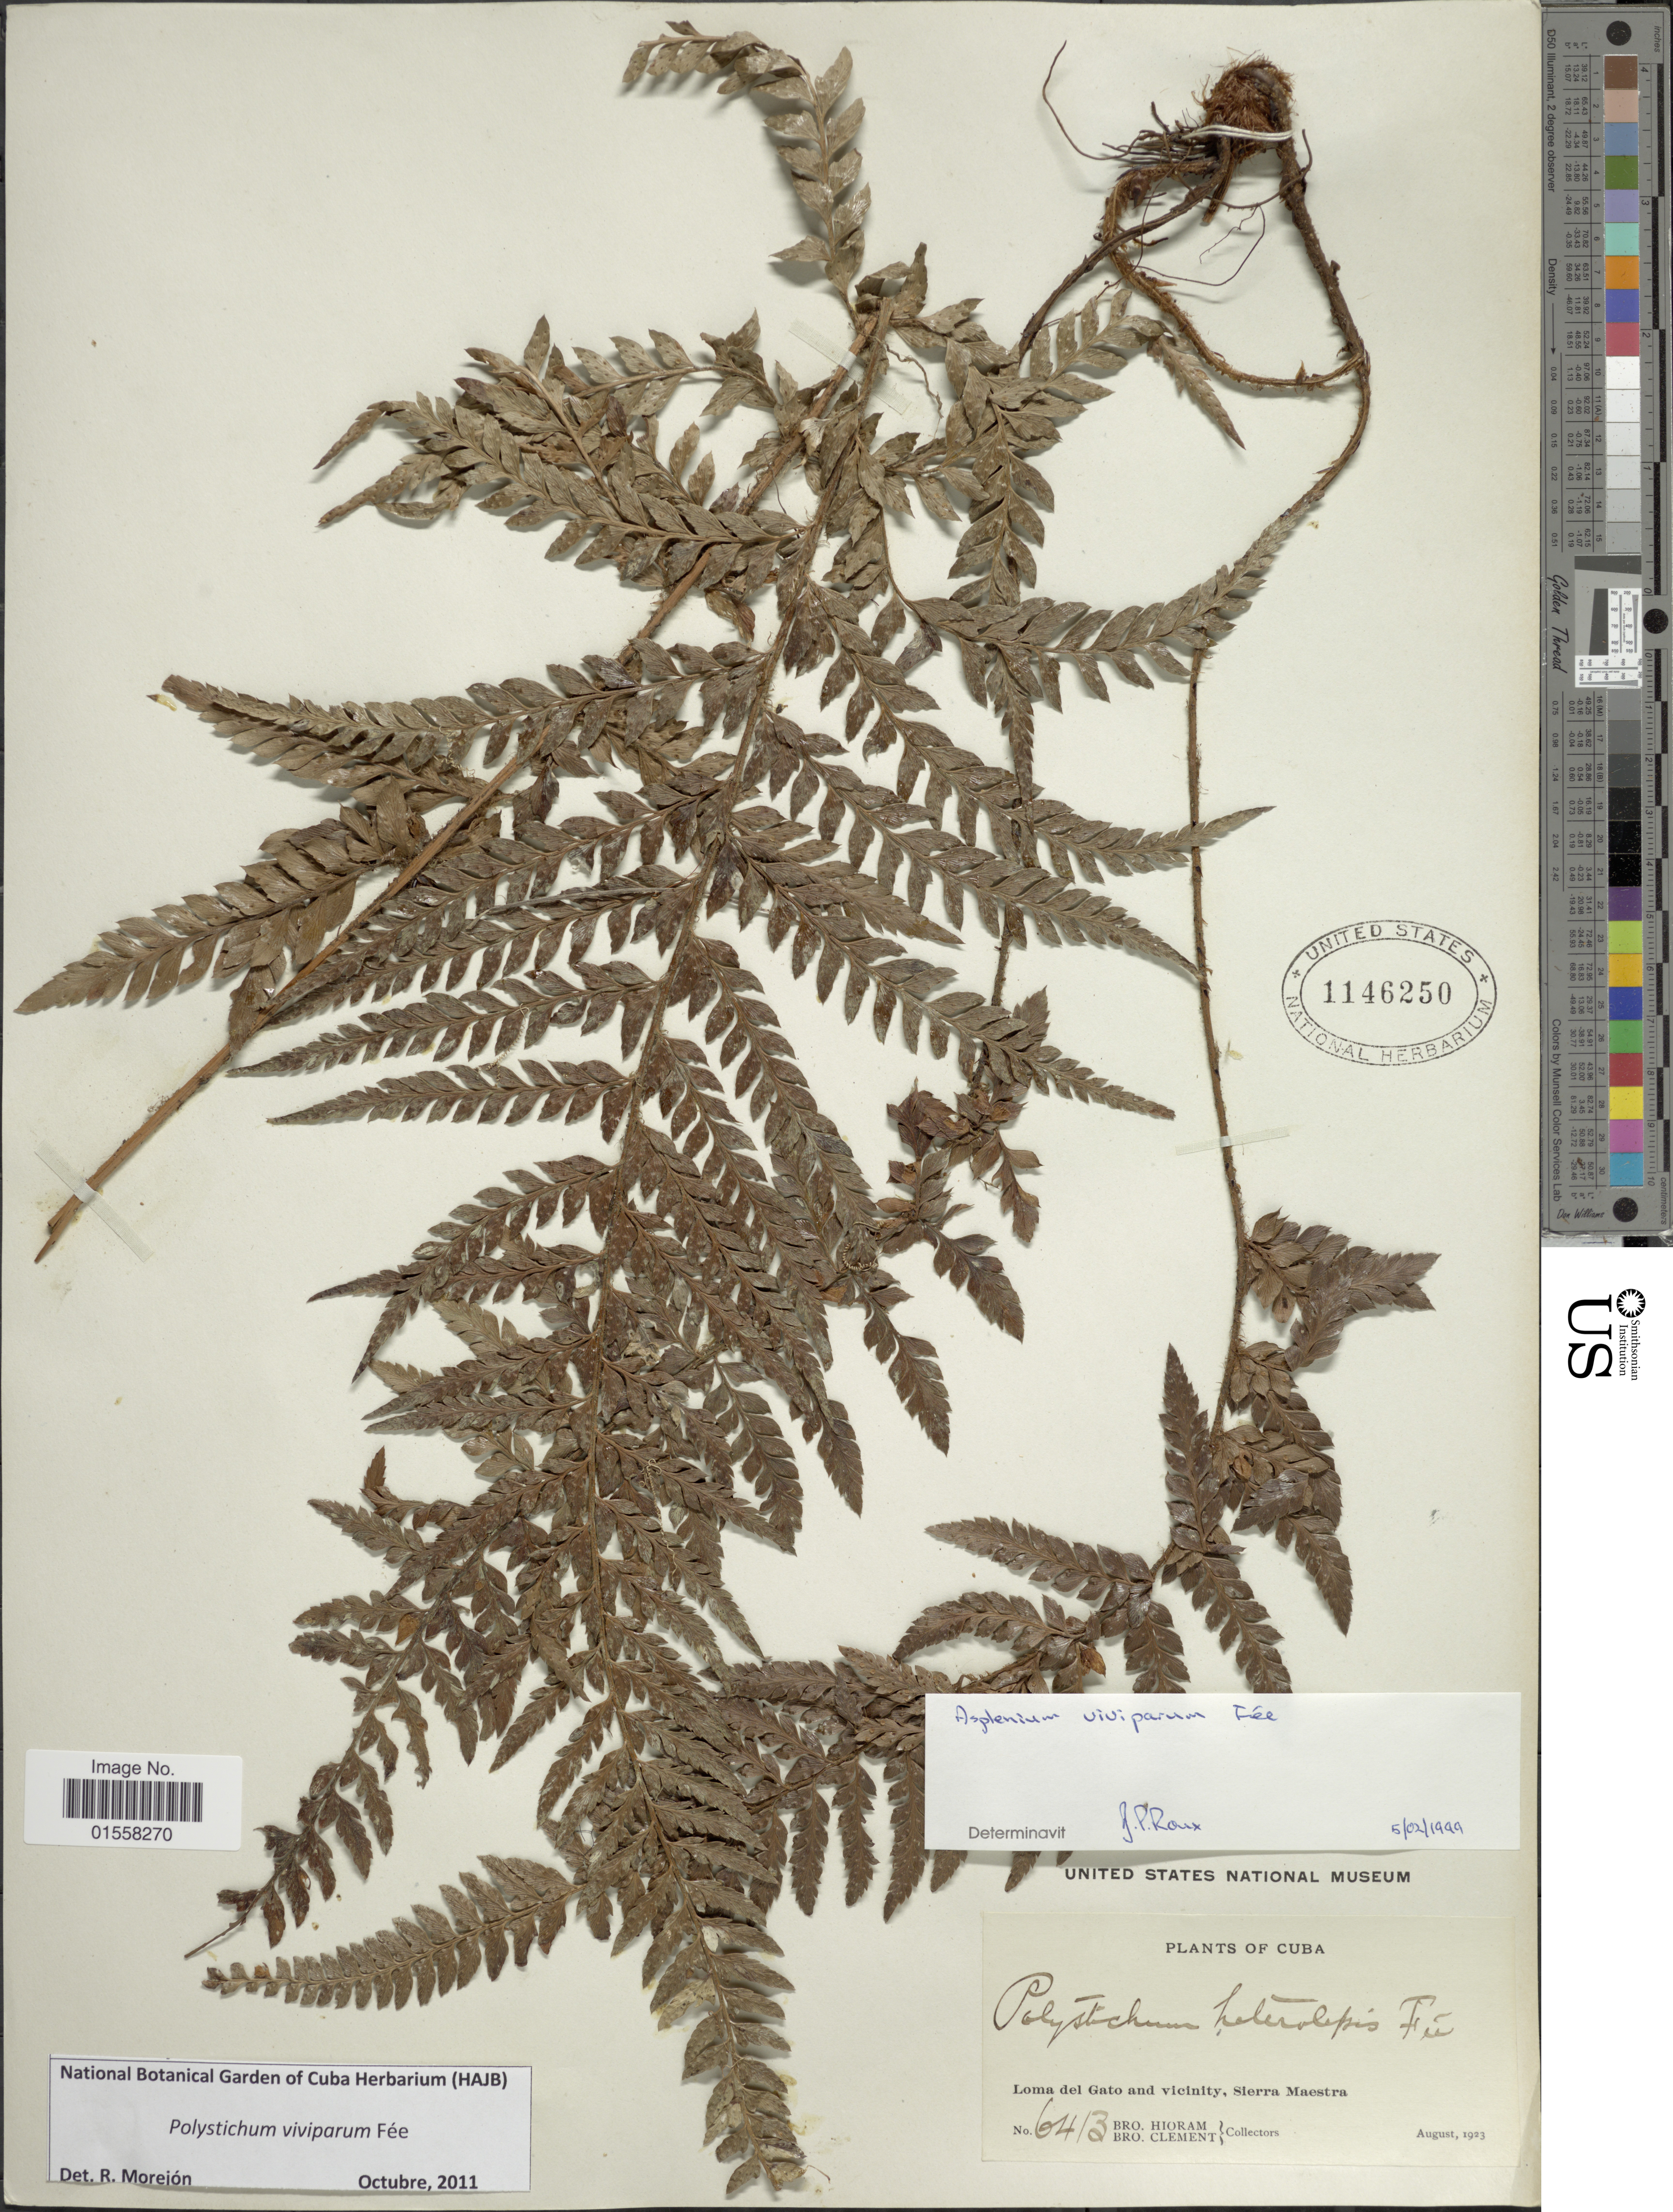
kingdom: Plantae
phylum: Tracheophyta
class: Polypodiopsida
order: Polypodiales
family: Dryopteridaceae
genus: Polystichum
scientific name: Polystichum viviparum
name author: Fée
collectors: Bro. Hioram & B. Clement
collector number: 6413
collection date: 1923-08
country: Cuba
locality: Cuba. Loma del Gato and vicinity, Sierra Maestra.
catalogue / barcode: US 1146250